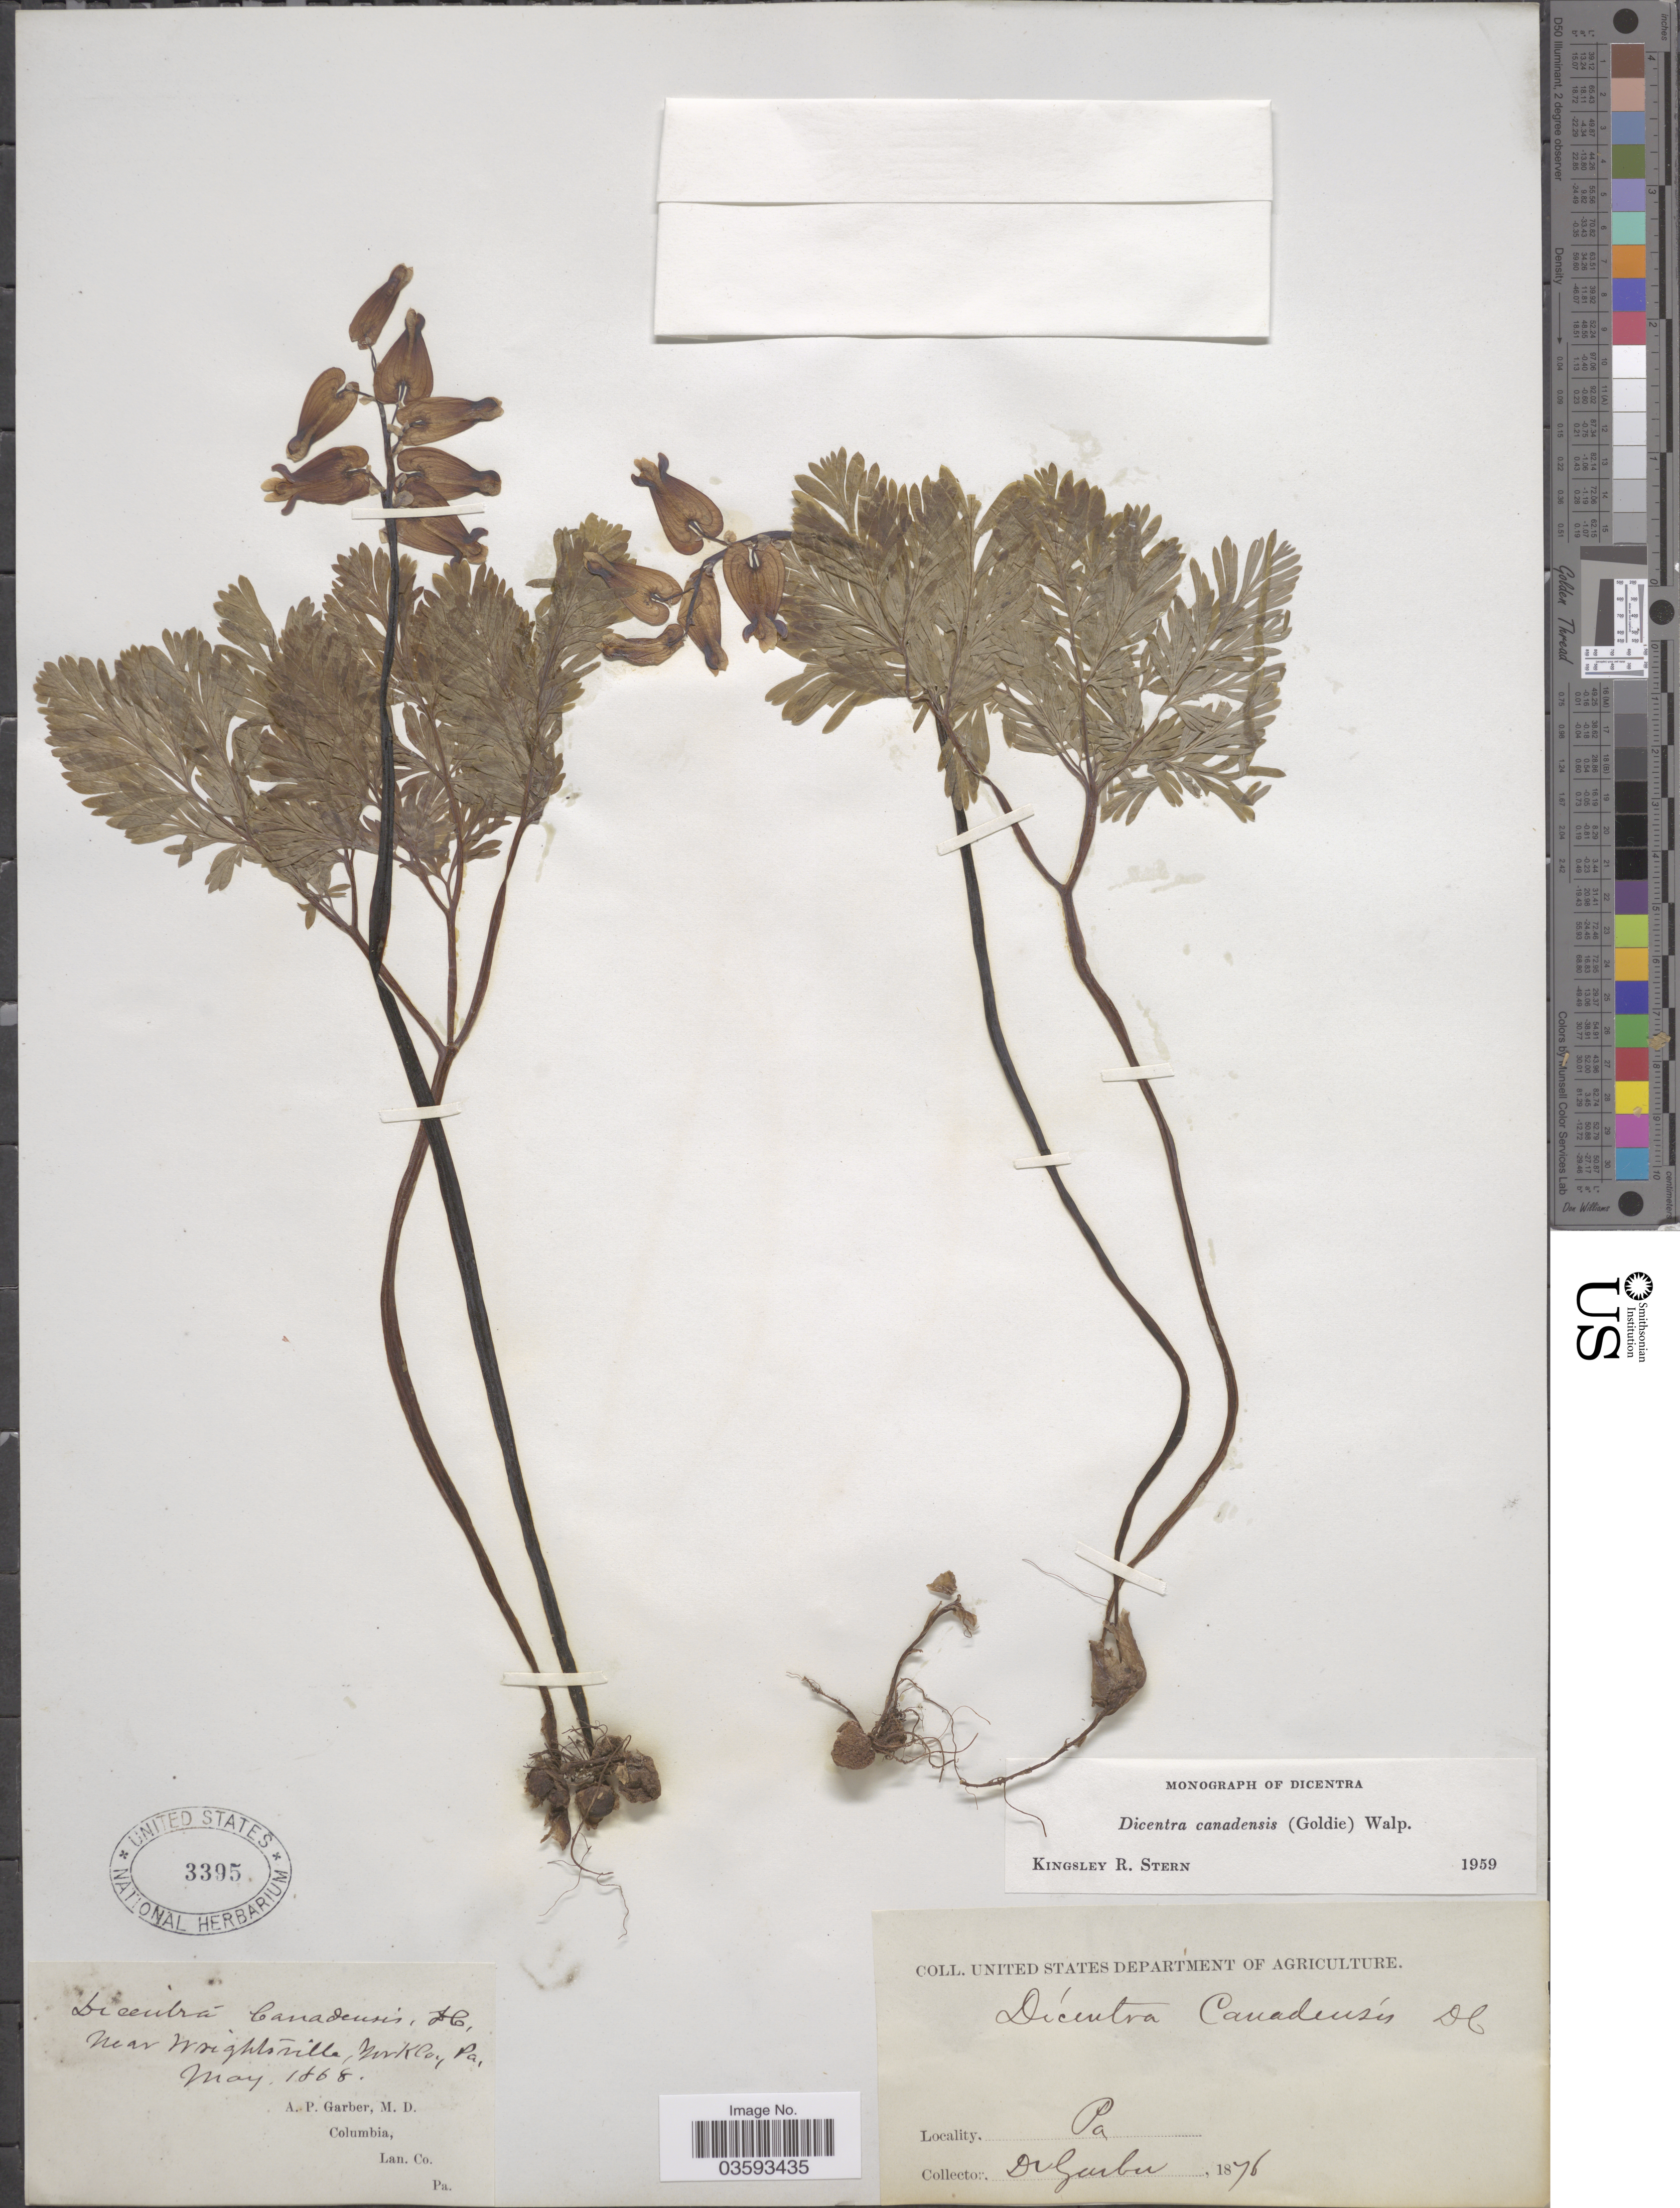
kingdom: Plantae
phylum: Tracheophyta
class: Magnoliopsida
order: Ranunculales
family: Papaveraceae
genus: Dicentra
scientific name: Dicentra canadensis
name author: (Goldie) Walp.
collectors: A. P. Garber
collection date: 1868-05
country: United States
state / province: Pennsylvania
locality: Near Wrightsville, York County.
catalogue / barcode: US 3395